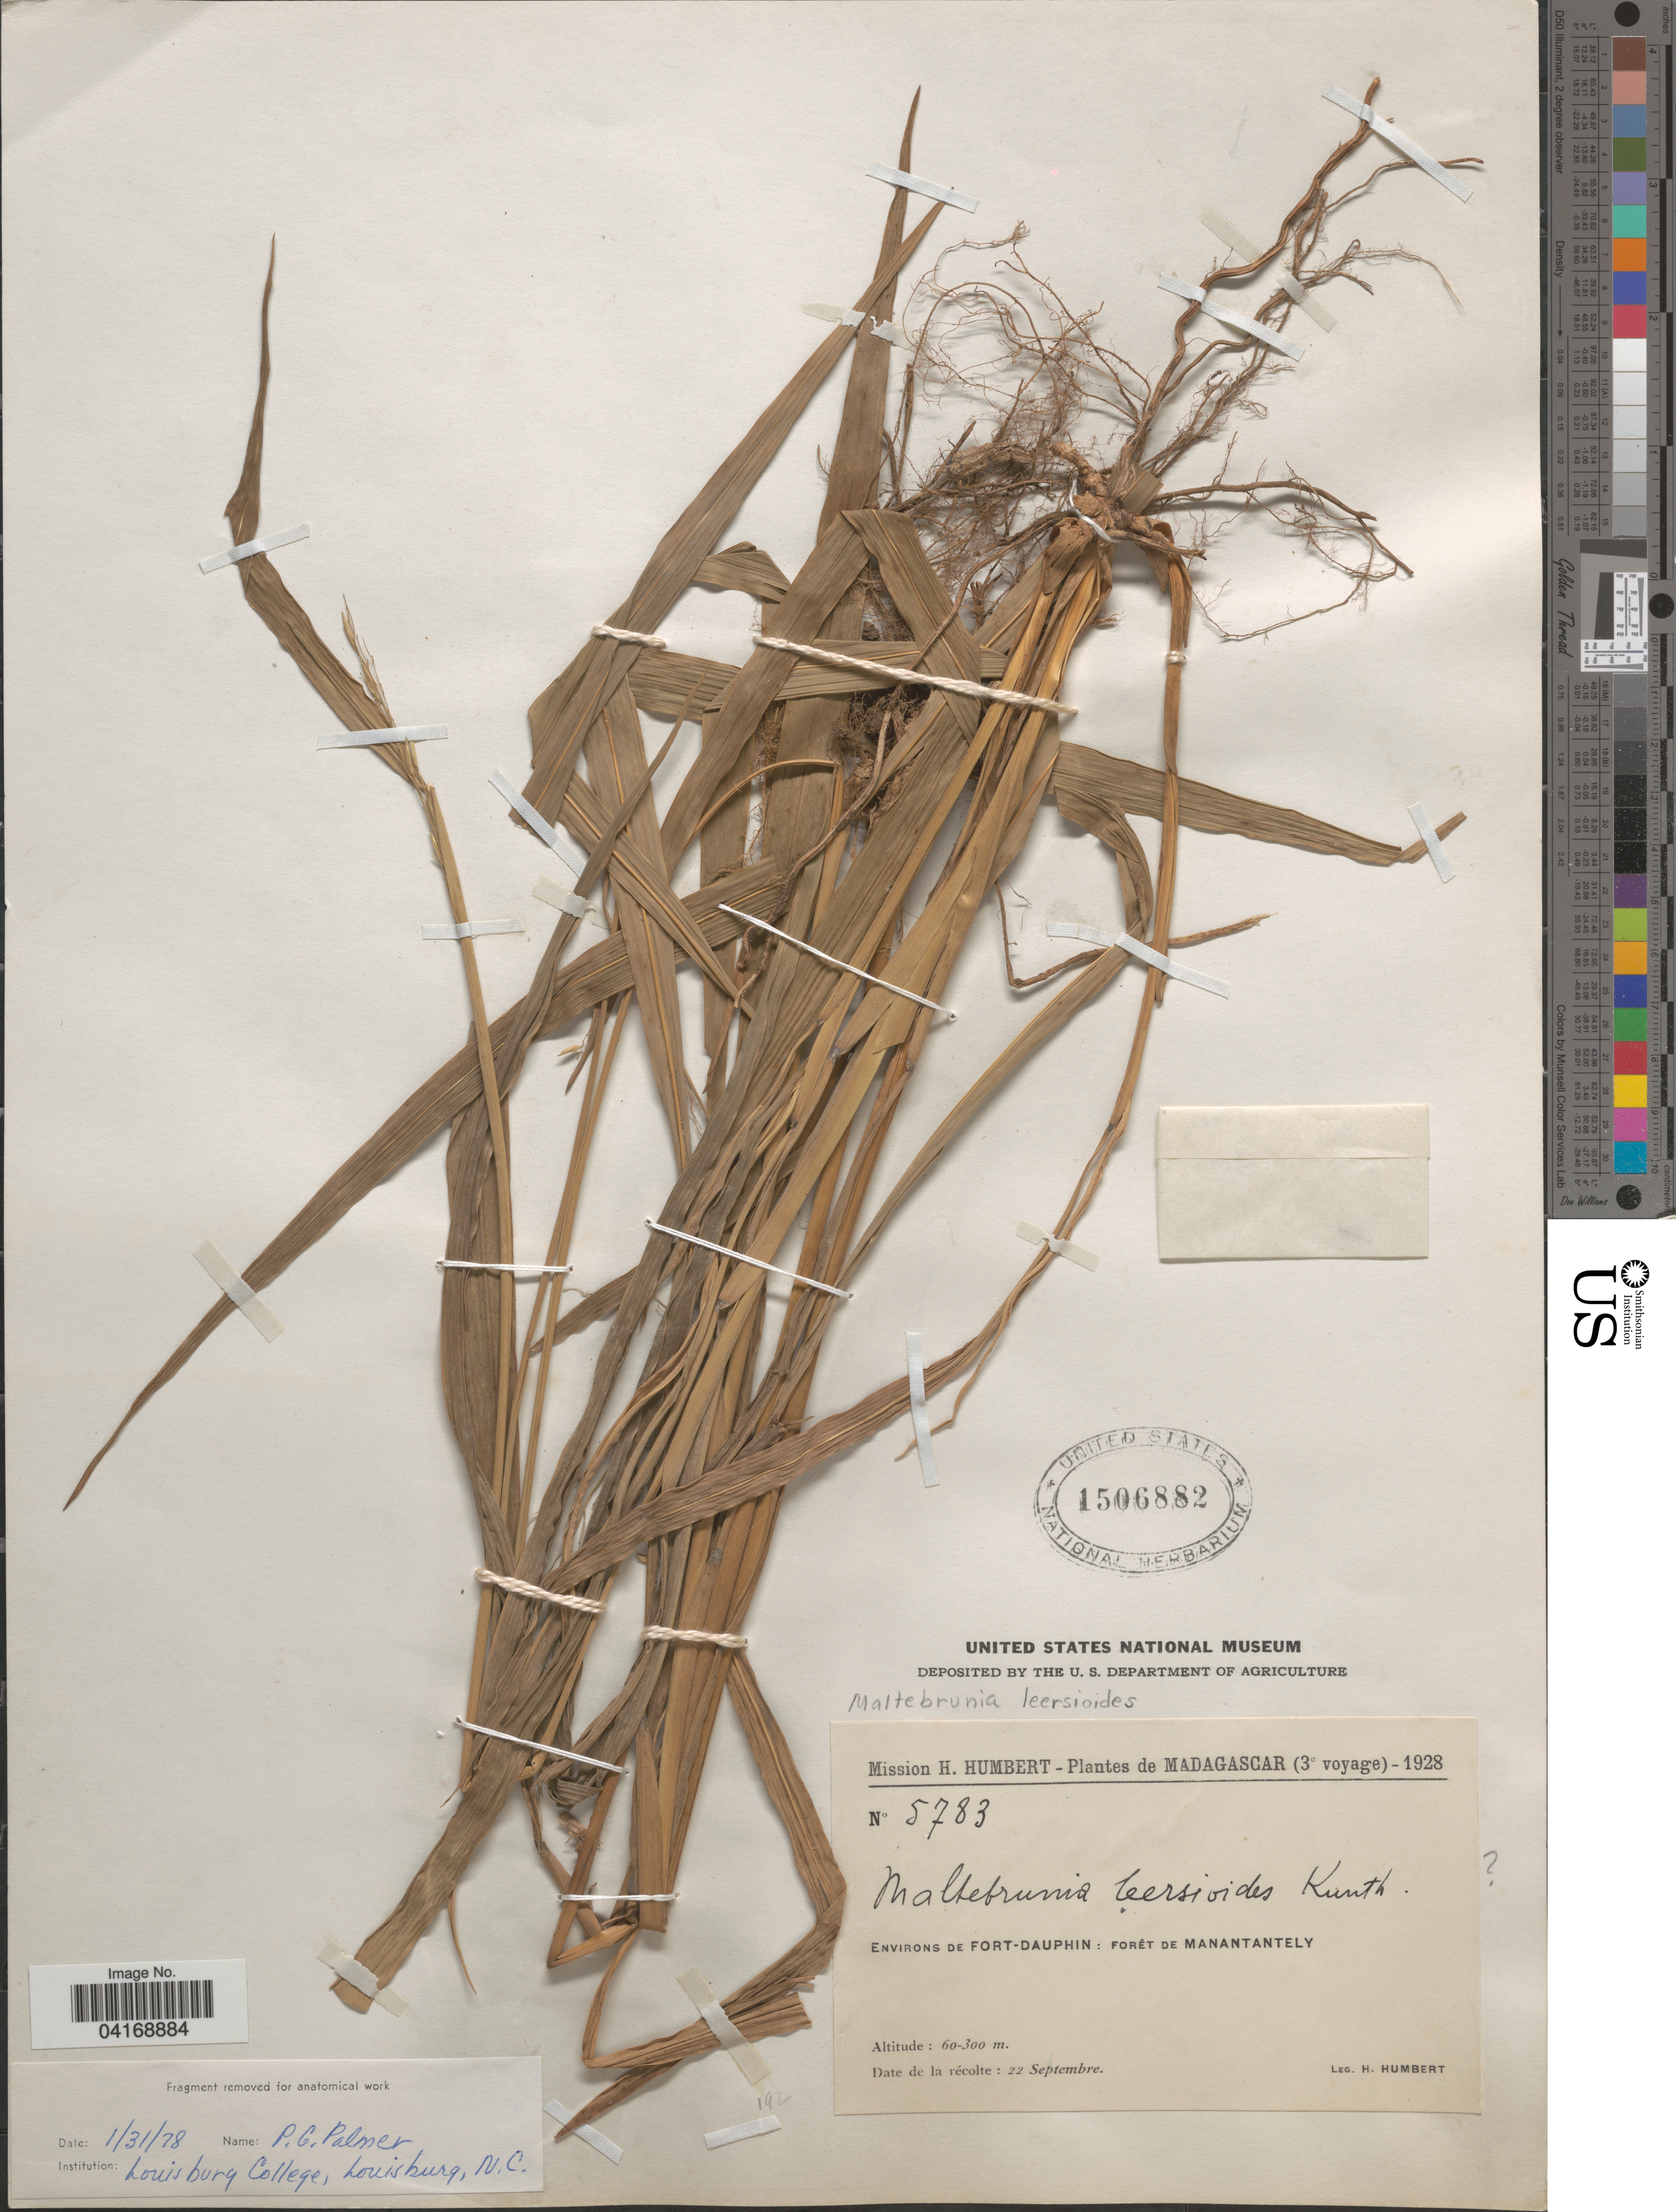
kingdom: Plantae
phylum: Tracheophyta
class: Liliopsida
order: Poales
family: Poaceae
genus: Maltebrunia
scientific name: Maltebrunia leersioides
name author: Kunth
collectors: H. Humbert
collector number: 5783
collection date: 1928-09-22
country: Madagascar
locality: (3ᵉ voyage). Environs de Fort-Dauphin: Forêt de Manantantely.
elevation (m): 60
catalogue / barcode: US 1506882